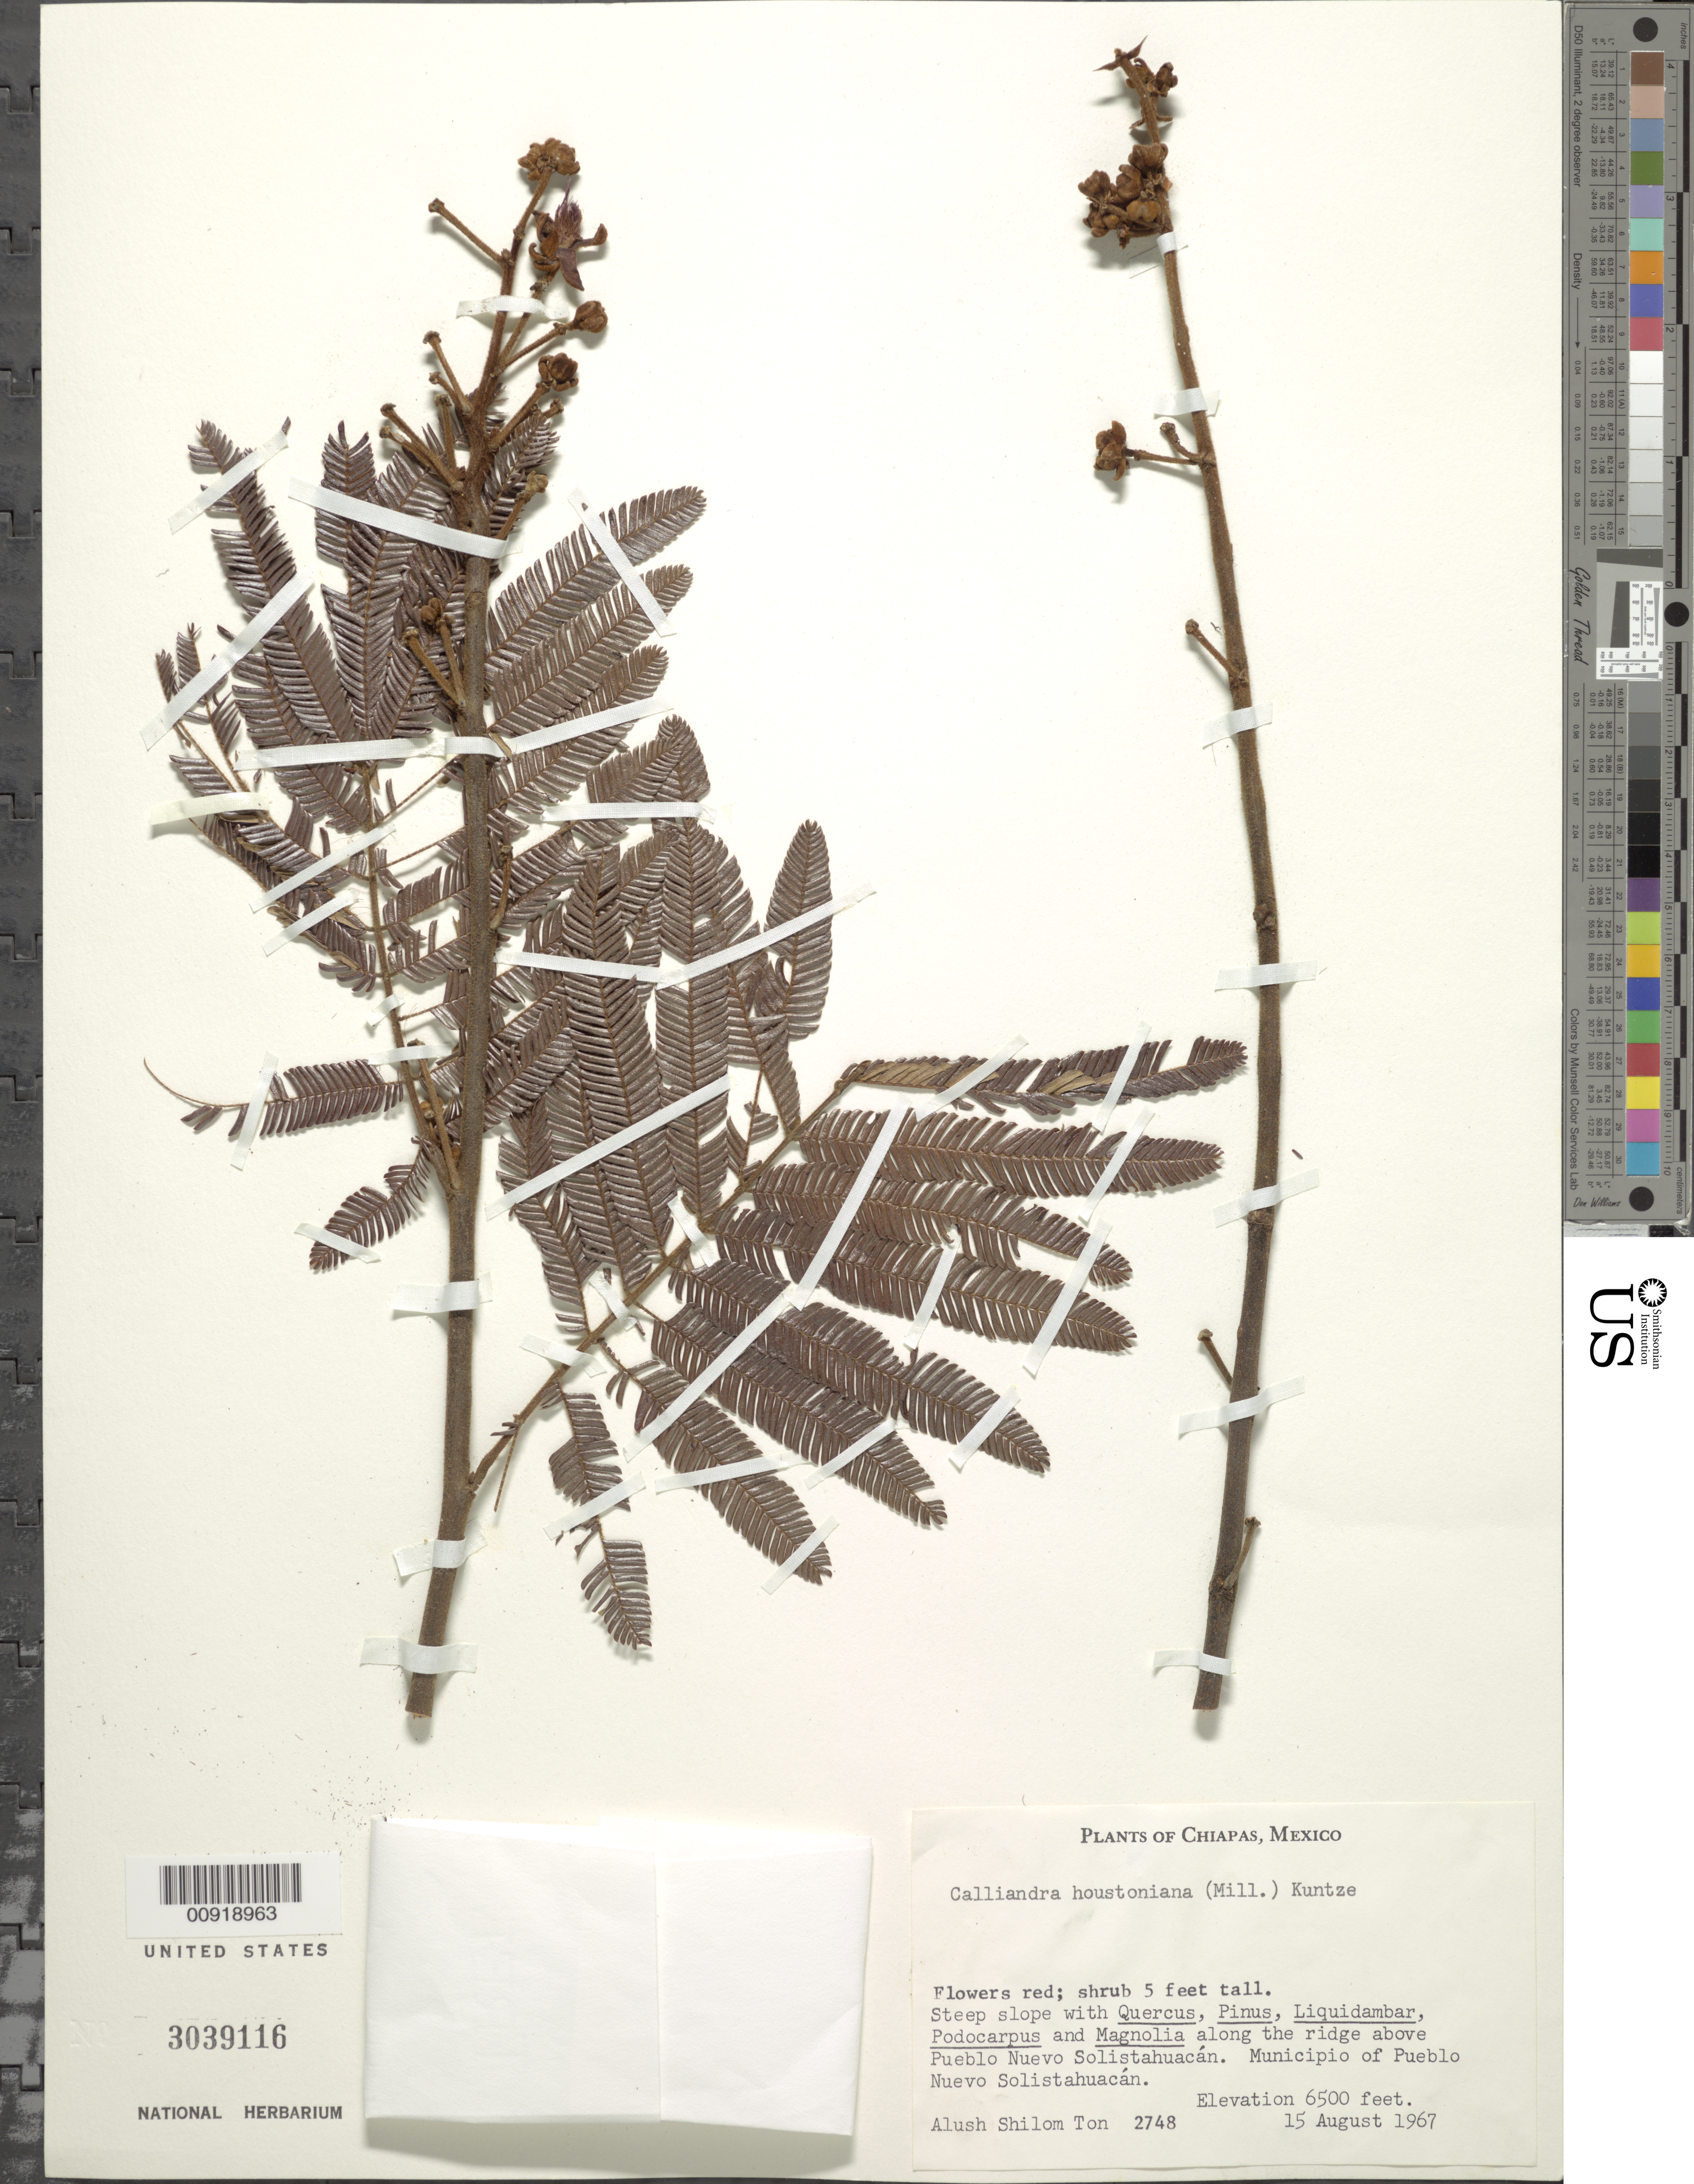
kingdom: Plantae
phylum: Tracheophyta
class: Magnoliopsida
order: Fabales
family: Fabaceae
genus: Calliandra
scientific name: Calliandra houstoniana var. houstoniana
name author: (Mill.) Standl.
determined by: Strong, Mark T., (BOT), Smithsonian Institution - National Museum of Natural History (UNITED STATES)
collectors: A. Shilom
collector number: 2748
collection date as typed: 15 Aug 1967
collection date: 1967-08-15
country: Mexico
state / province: Chiapas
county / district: Pueblo Nuevo Solistahuacán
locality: Along the ridge above Pueblo Nuevo Solistahuacán. Municipio of Pueblo Nuevo Solistahuacán, Chiapas.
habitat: Steep slope with Quercus, Pinus, Liquidambar, Podocarpus and Magnolia.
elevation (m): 1981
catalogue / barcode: US 3039116